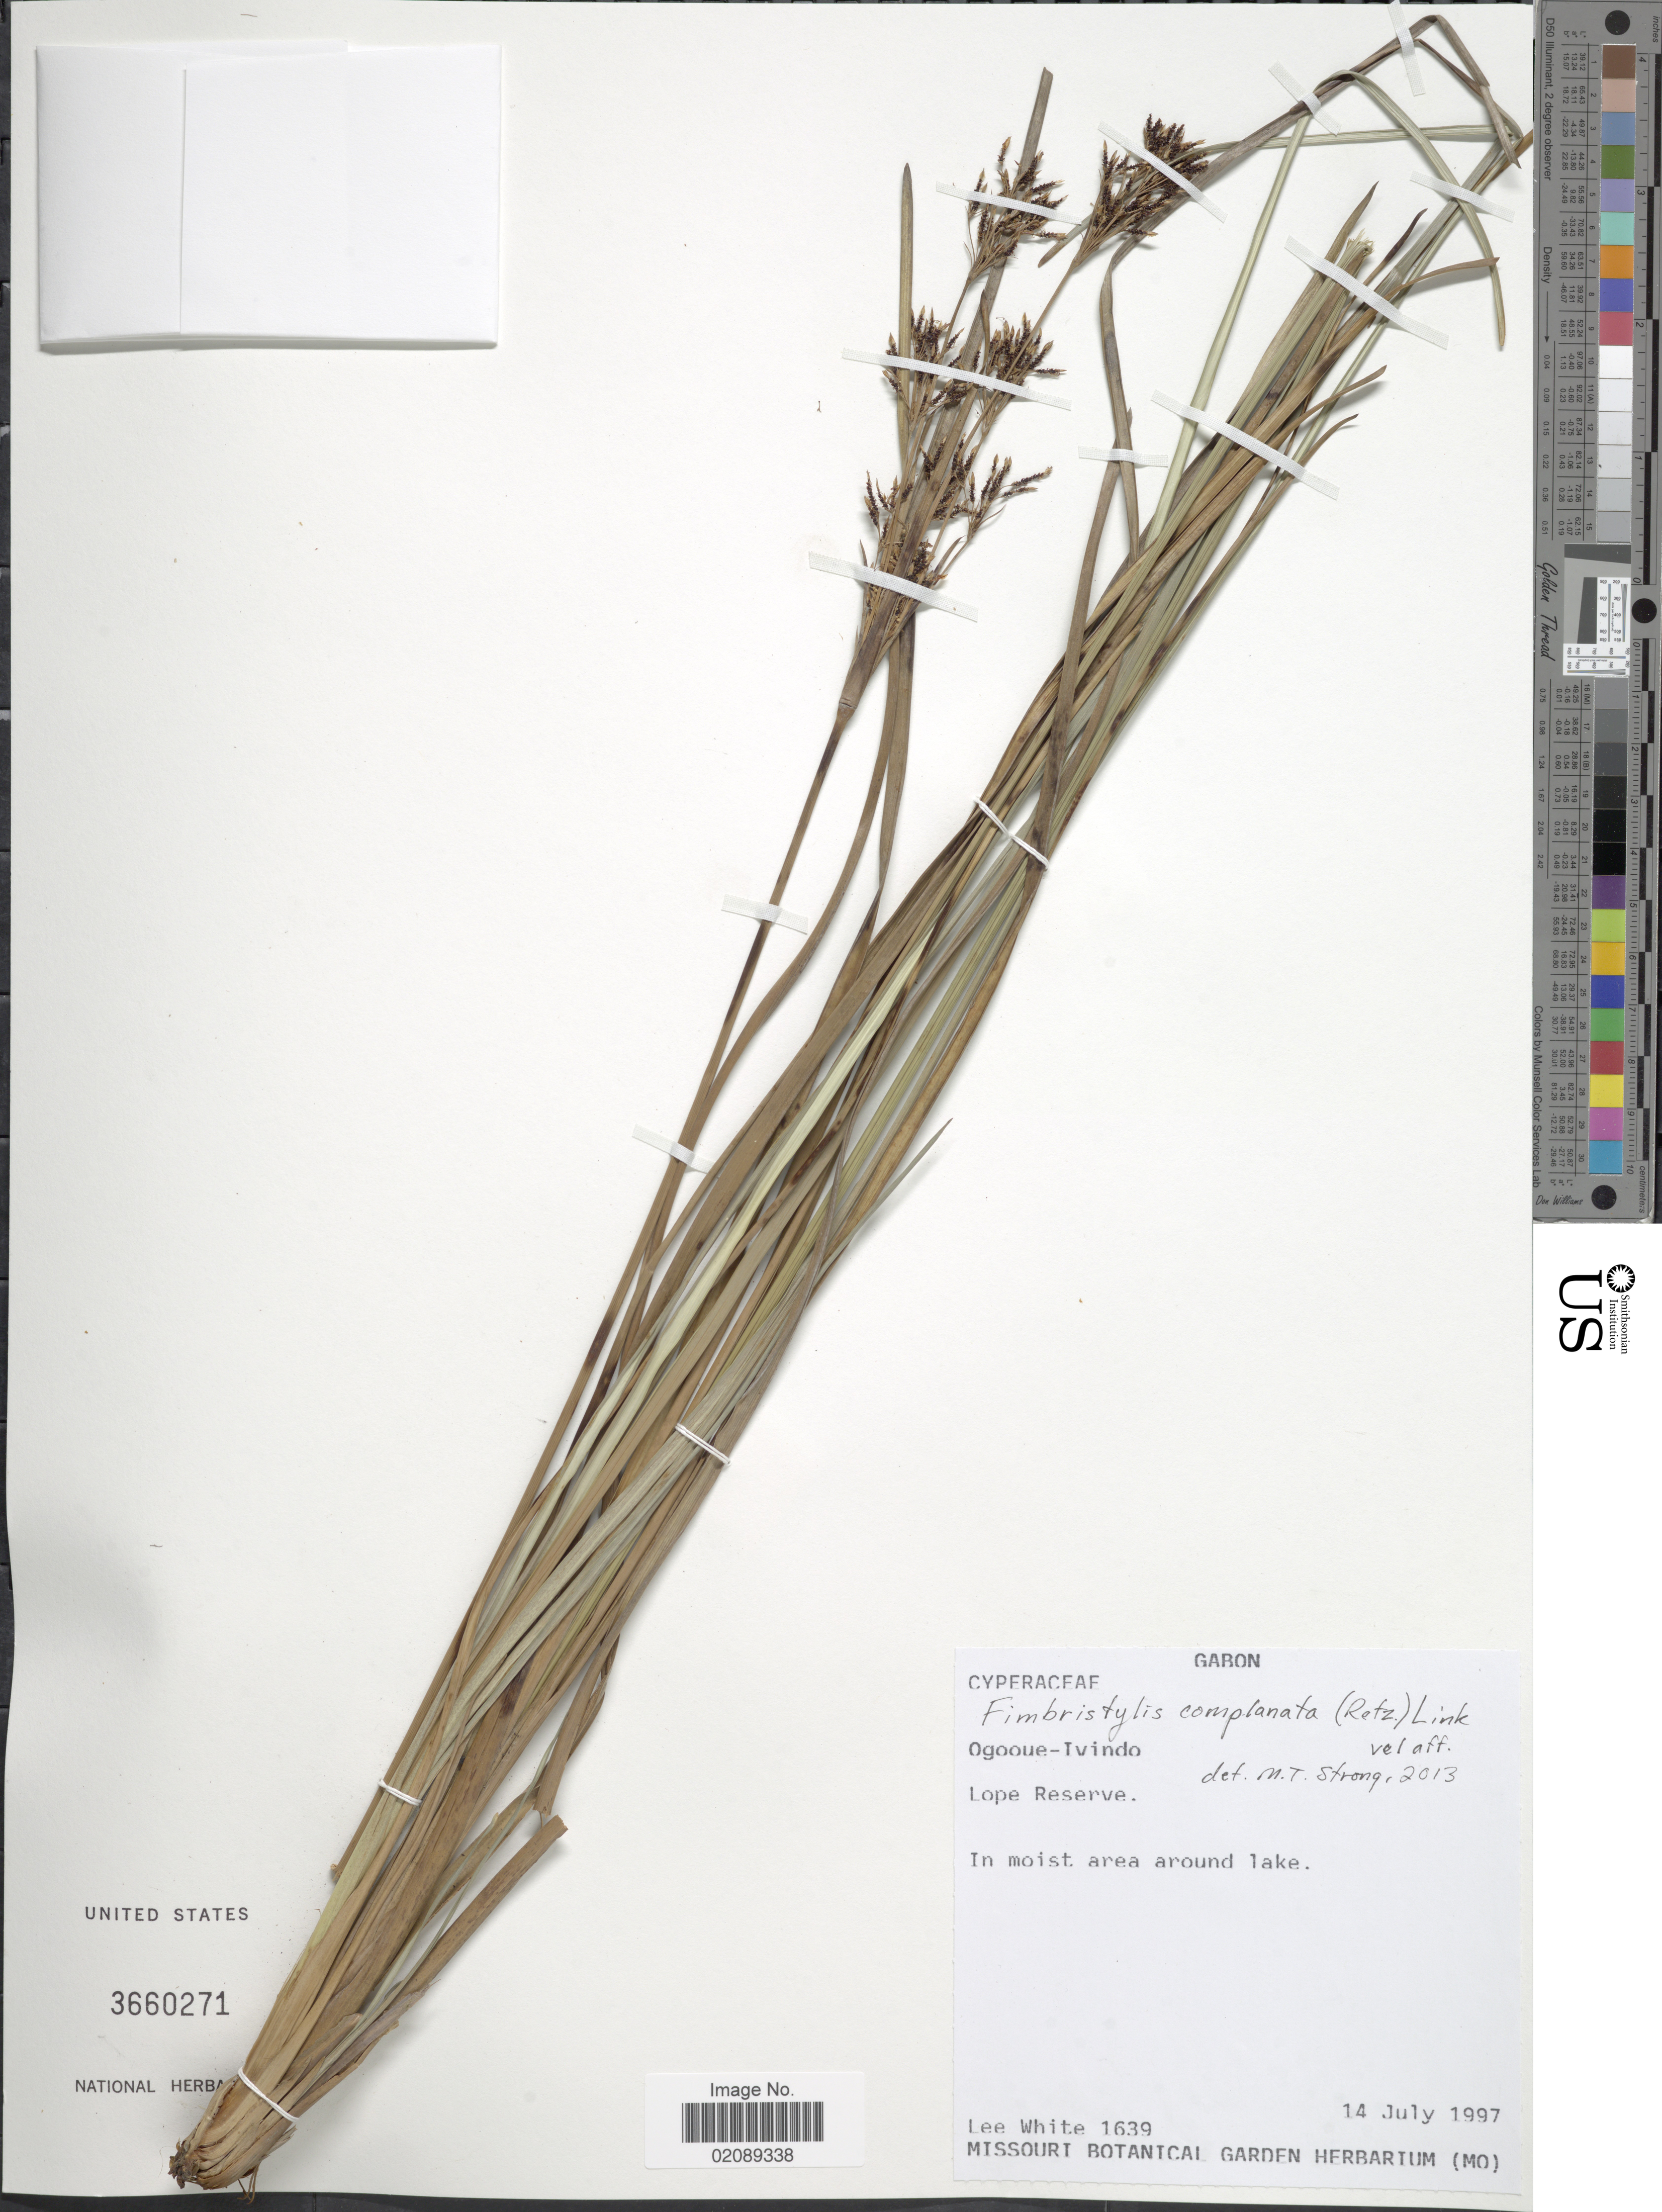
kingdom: Plantae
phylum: Tracheophyta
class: Liliopsida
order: Poales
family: Cyperaceae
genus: Fimbristylis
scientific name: Fimbristylis complanata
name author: (Retz.) Link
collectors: L. White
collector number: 1639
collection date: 1997-07-14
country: Gabon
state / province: Ogooue-Ivindo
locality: Lope Reserve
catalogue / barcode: US 3660271